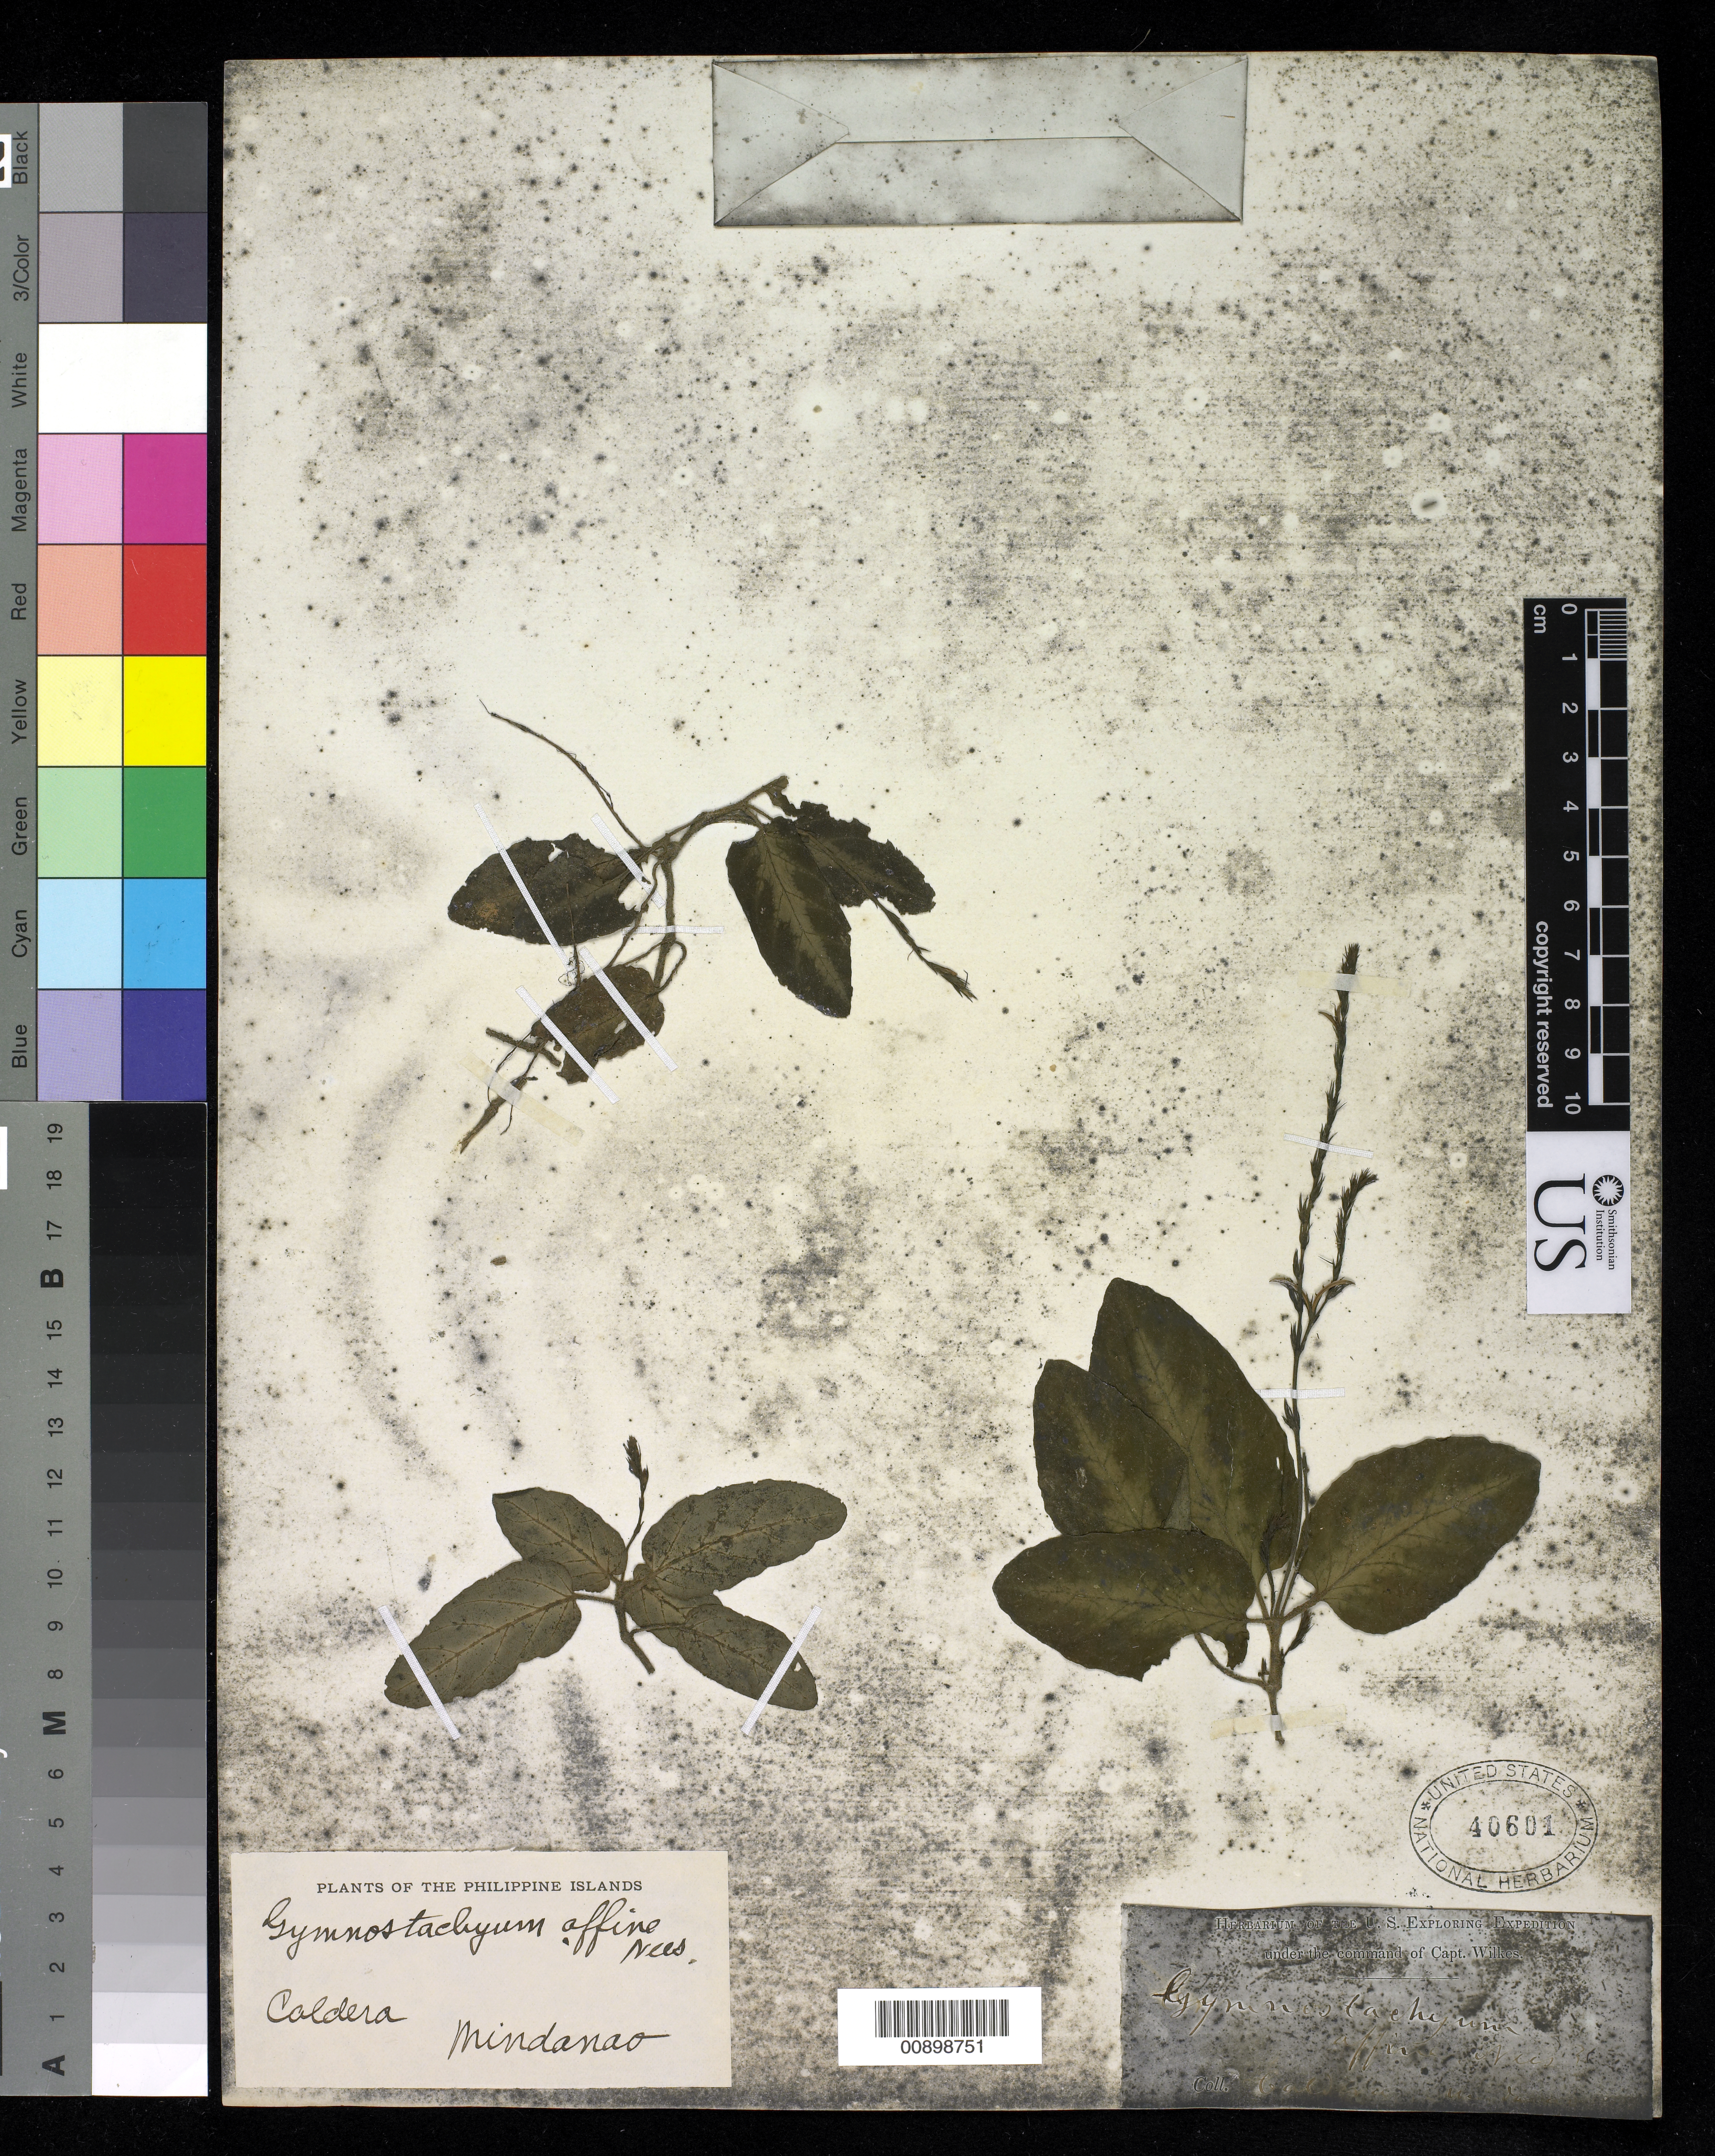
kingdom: Plantae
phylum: Tracheophyta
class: Magnoliopsida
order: Lamiales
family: Acanthaceae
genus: Gymnostachyum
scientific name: Gymnostachyum affine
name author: Nees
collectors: Wilkes Explor. Exped.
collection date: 1838/1842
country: Philippines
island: Mindanao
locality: Caldera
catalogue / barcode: US 40601